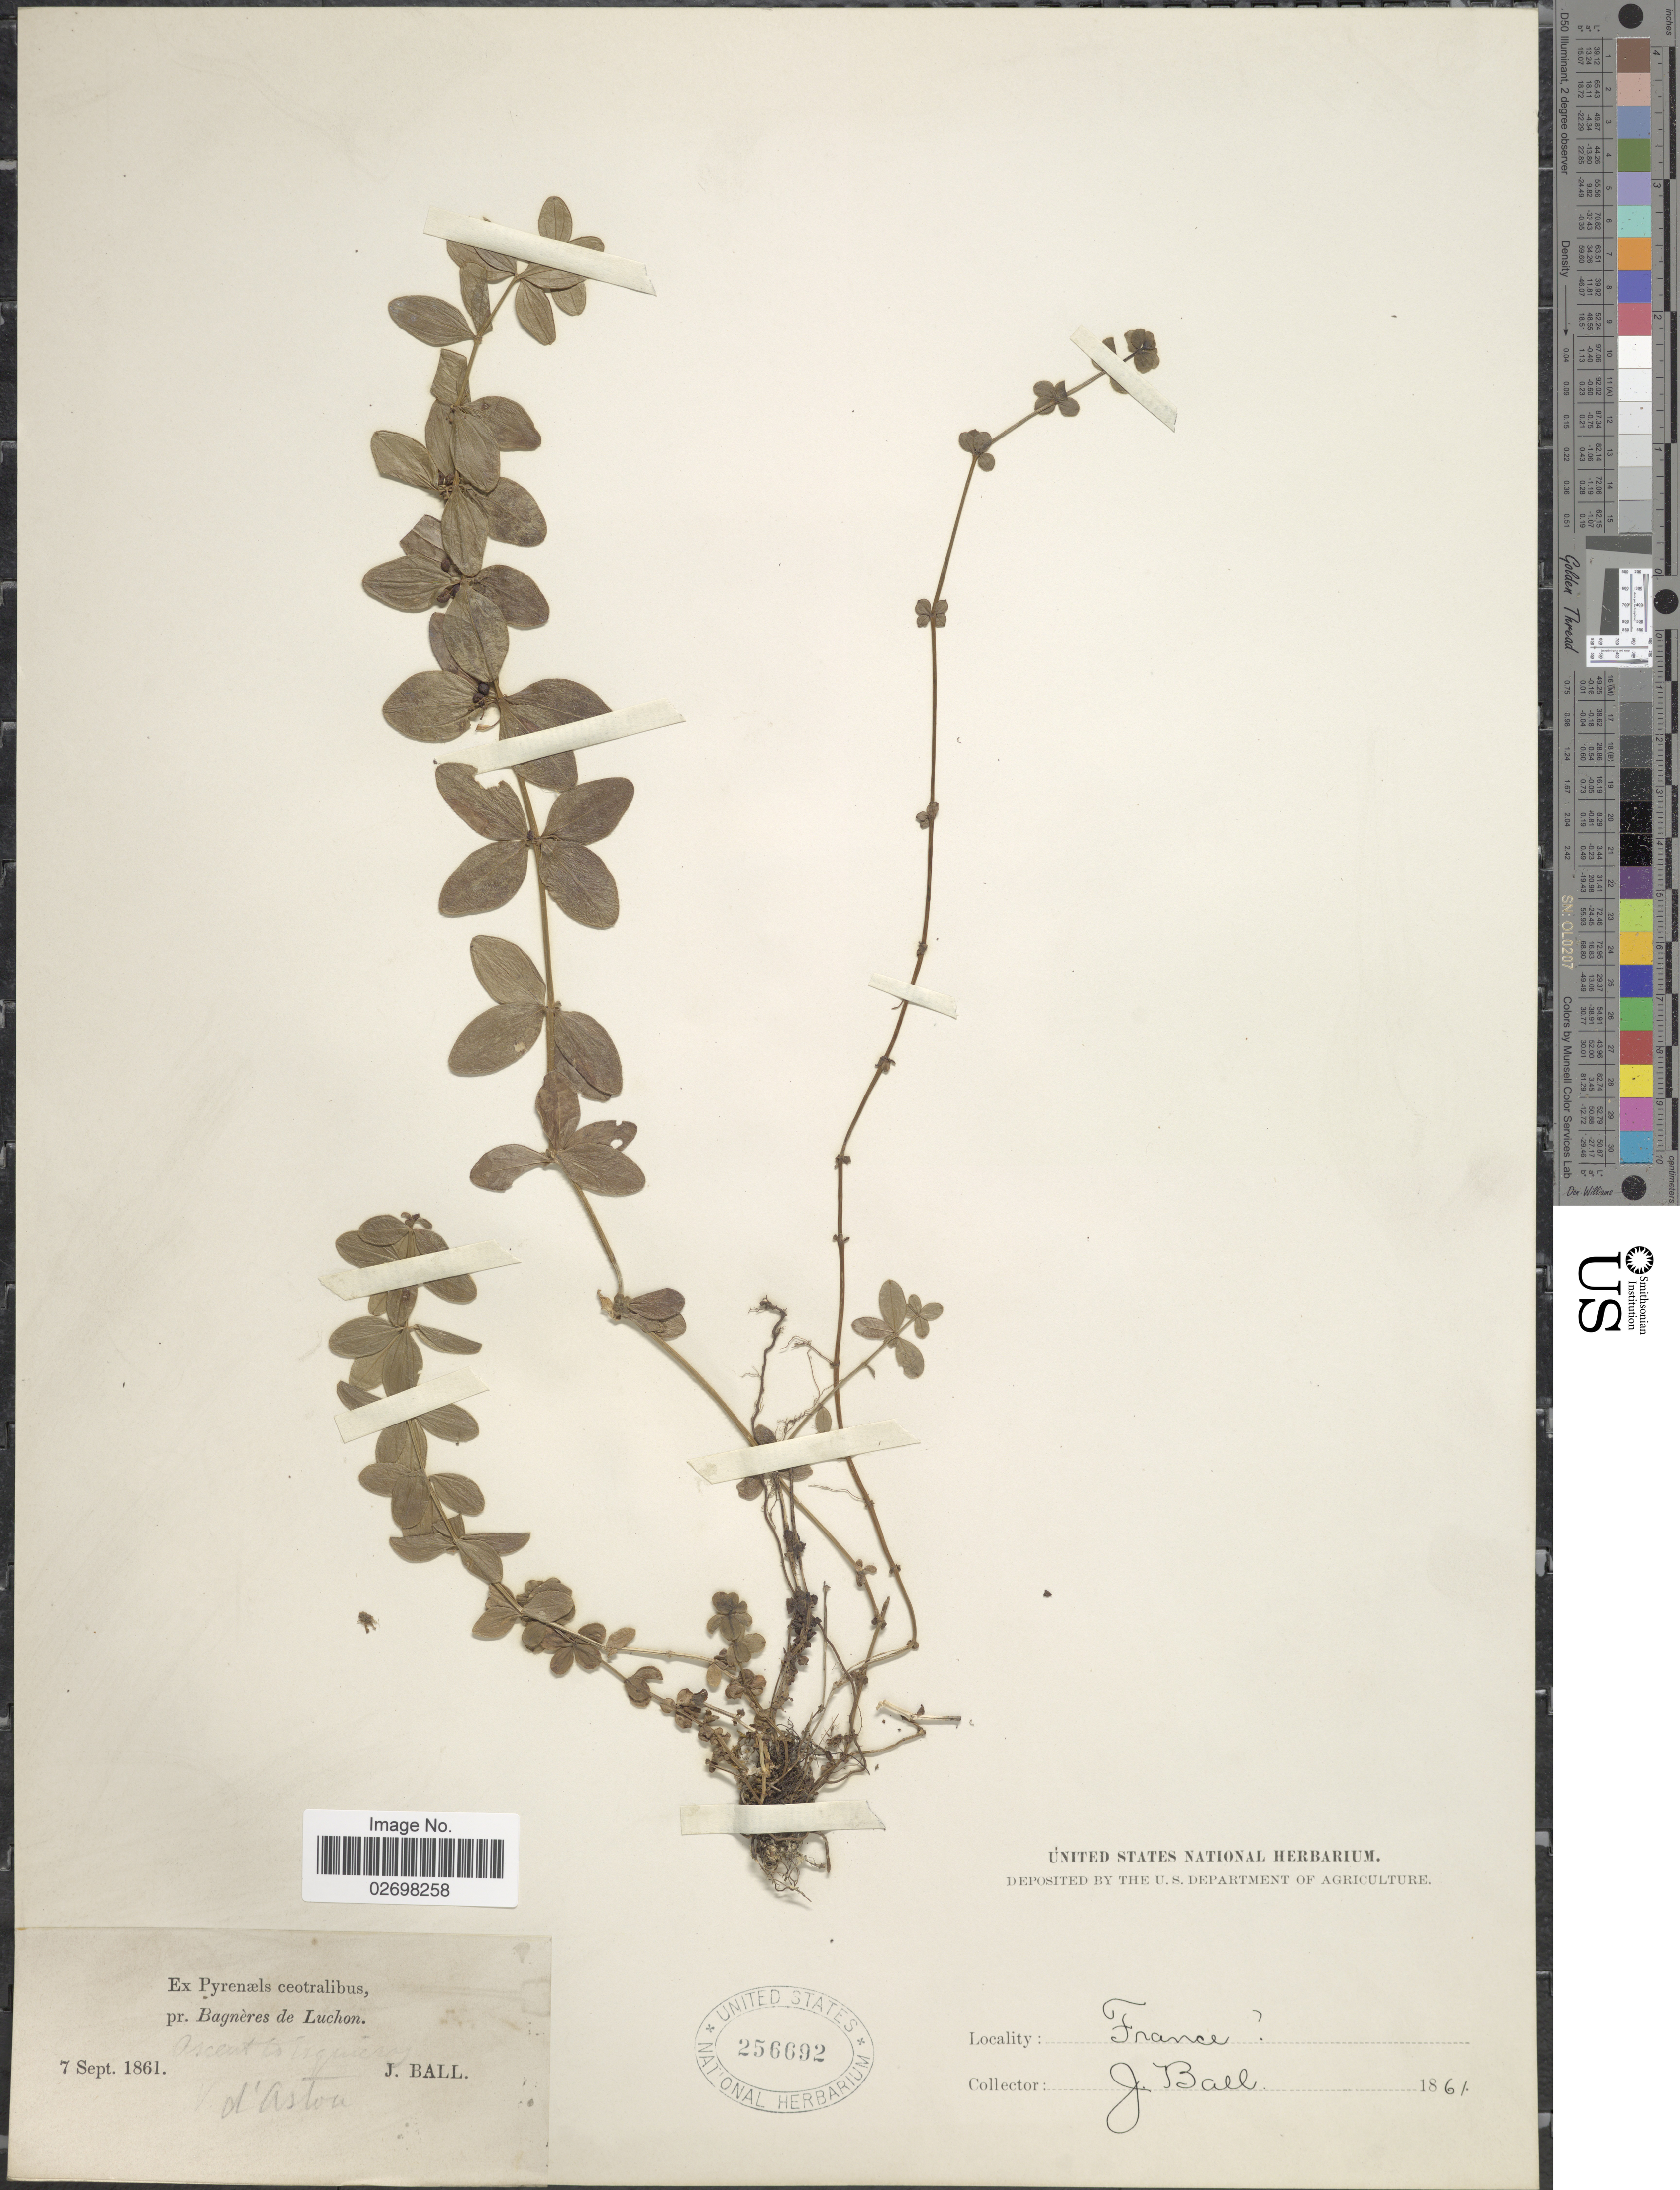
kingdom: Plantae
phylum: Tracheophyta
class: Magnoliopsida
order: Gentianales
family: Rubiaceae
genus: Galium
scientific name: Galium sp.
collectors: J. Ball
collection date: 1861-09-07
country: France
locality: Pyreanæ ceotralibus, pr. Bagnères de Luchon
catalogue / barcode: US 256692